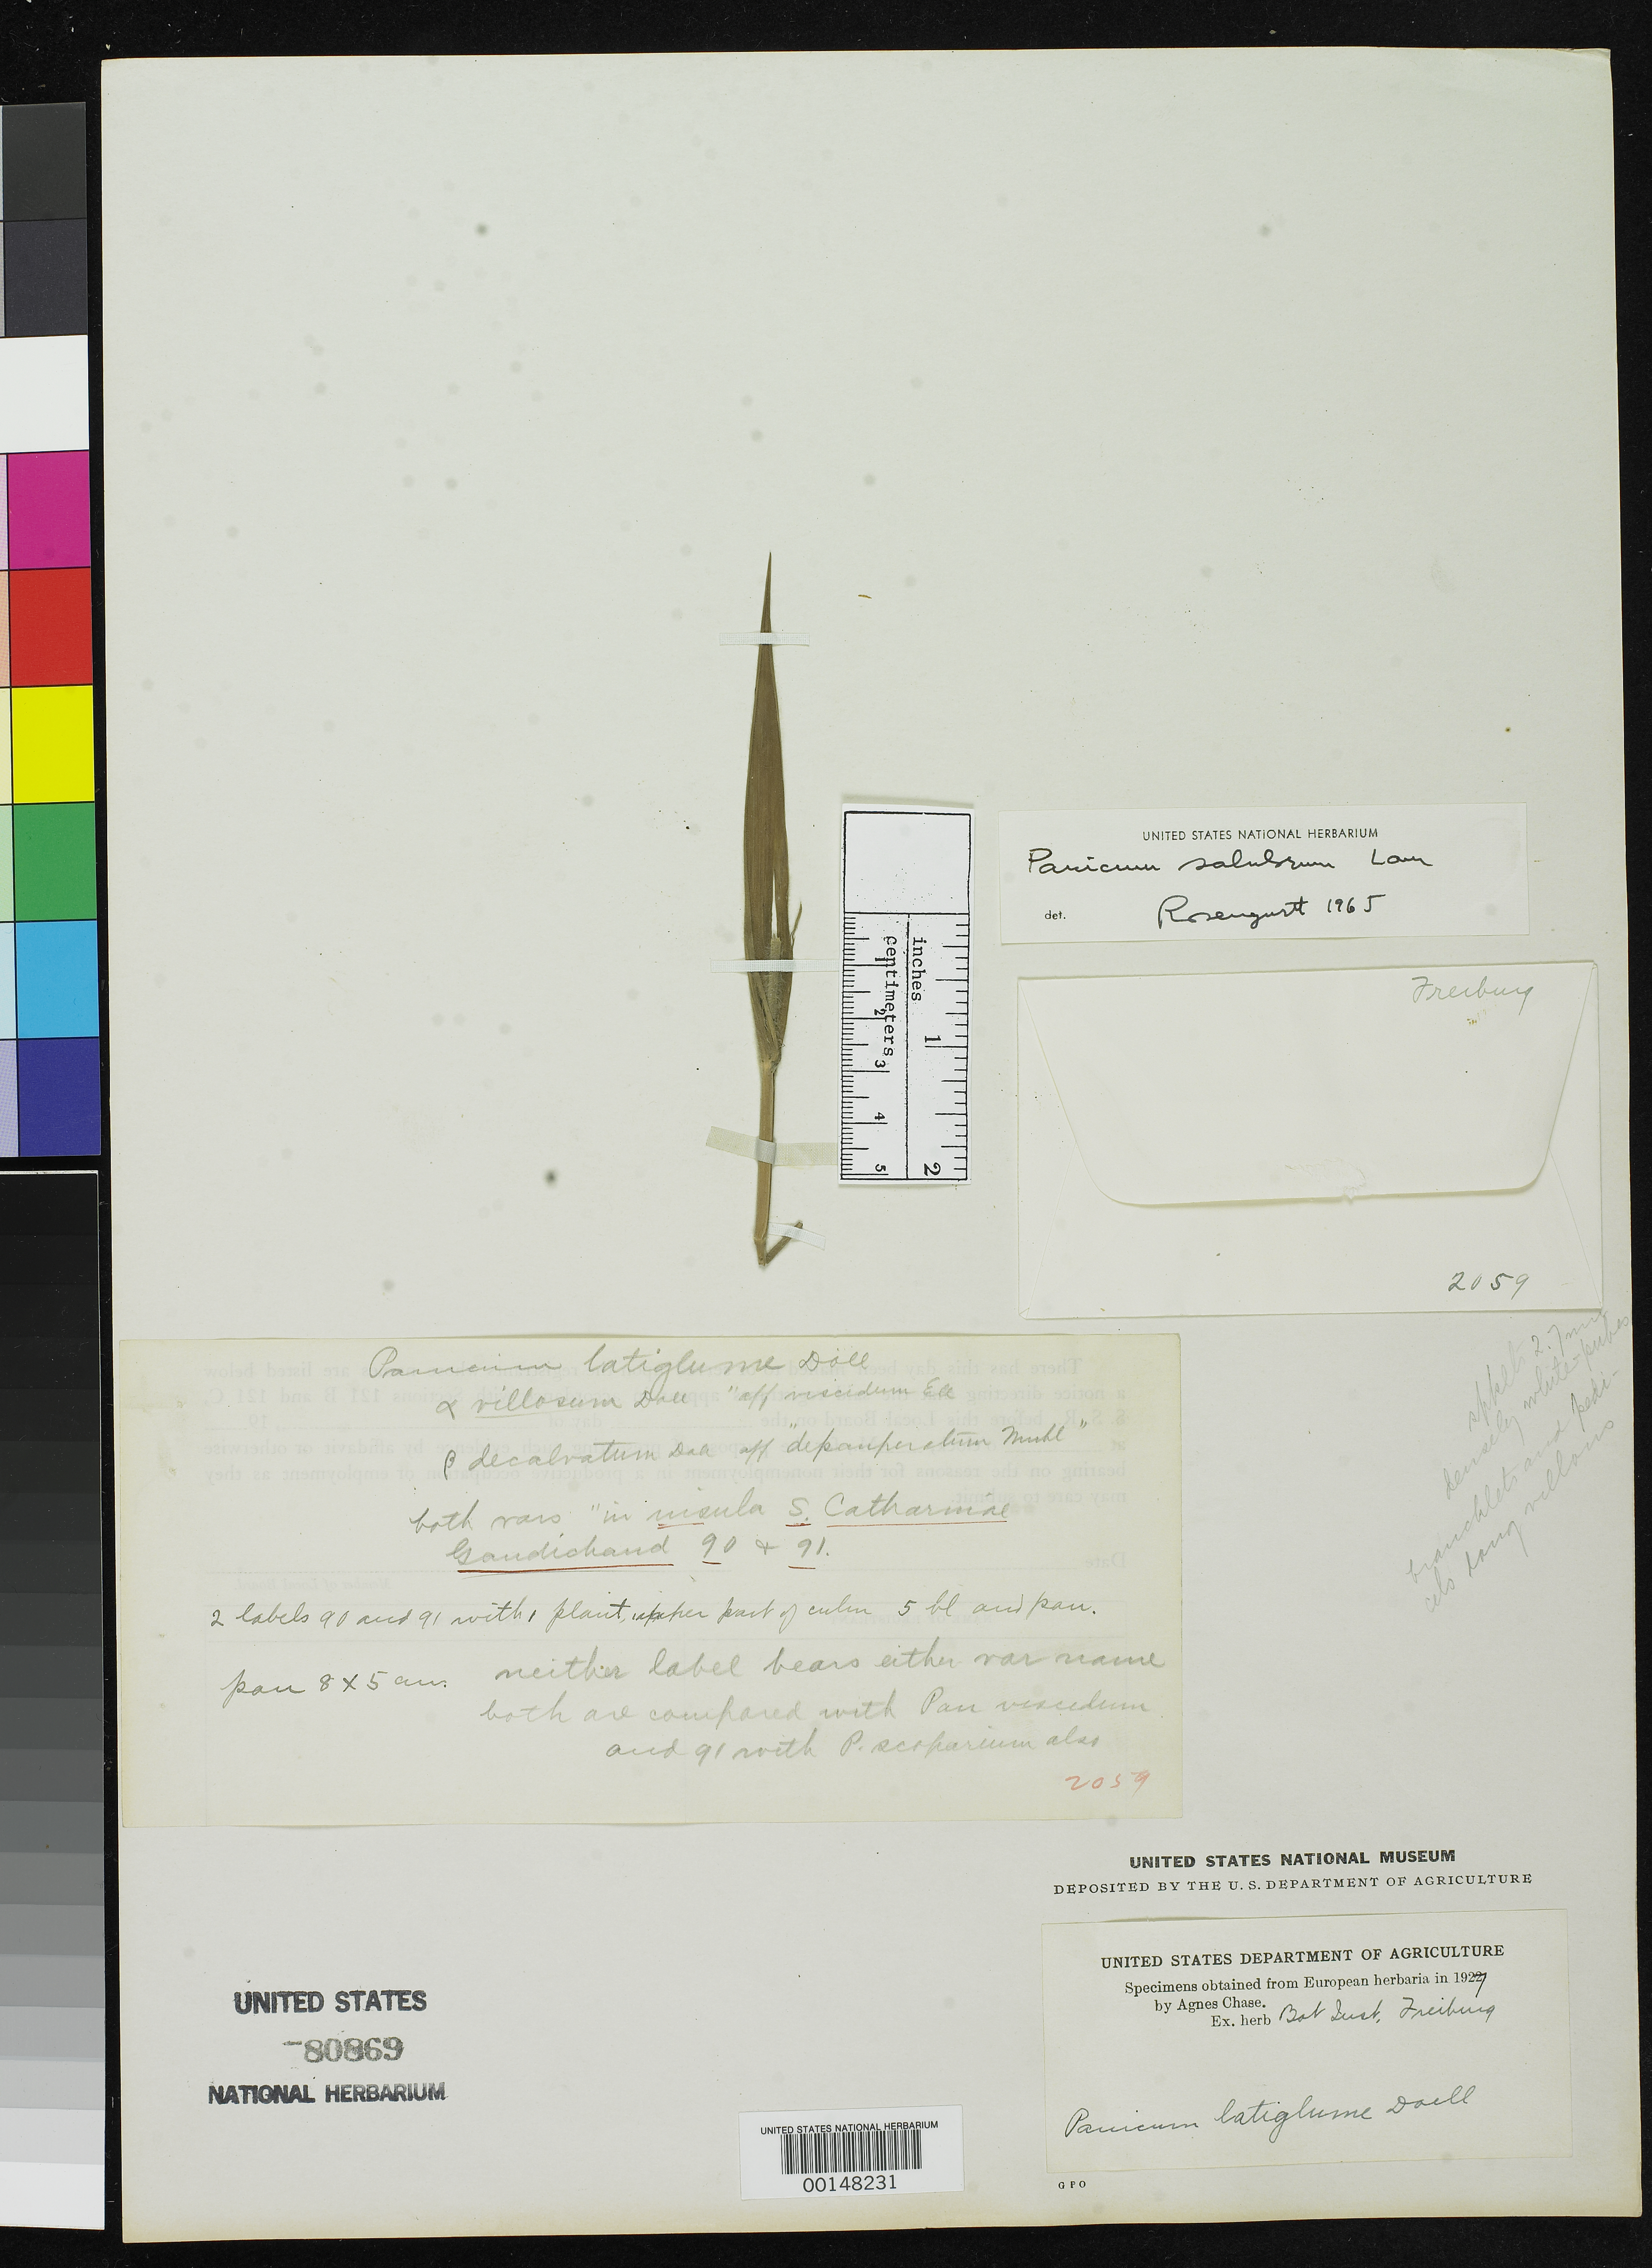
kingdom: Plantae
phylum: Tracheophyta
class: Liliopsida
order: Poales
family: Poaceae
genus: Panicum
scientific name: Panicum latiglume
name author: Döll in Mart.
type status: Type Collection; Isosyntype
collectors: C. Gaudichaud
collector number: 90 & 91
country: Brazil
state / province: Santa Catarina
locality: Ilha de Santa Catarina.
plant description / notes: Fragmentary material of type specimen ex herb. Bot. Inst. Freiburg. Apparently a type of both the species and the variety (and possibly also a type of the second variety, var. decalvatum)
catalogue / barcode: US 80869